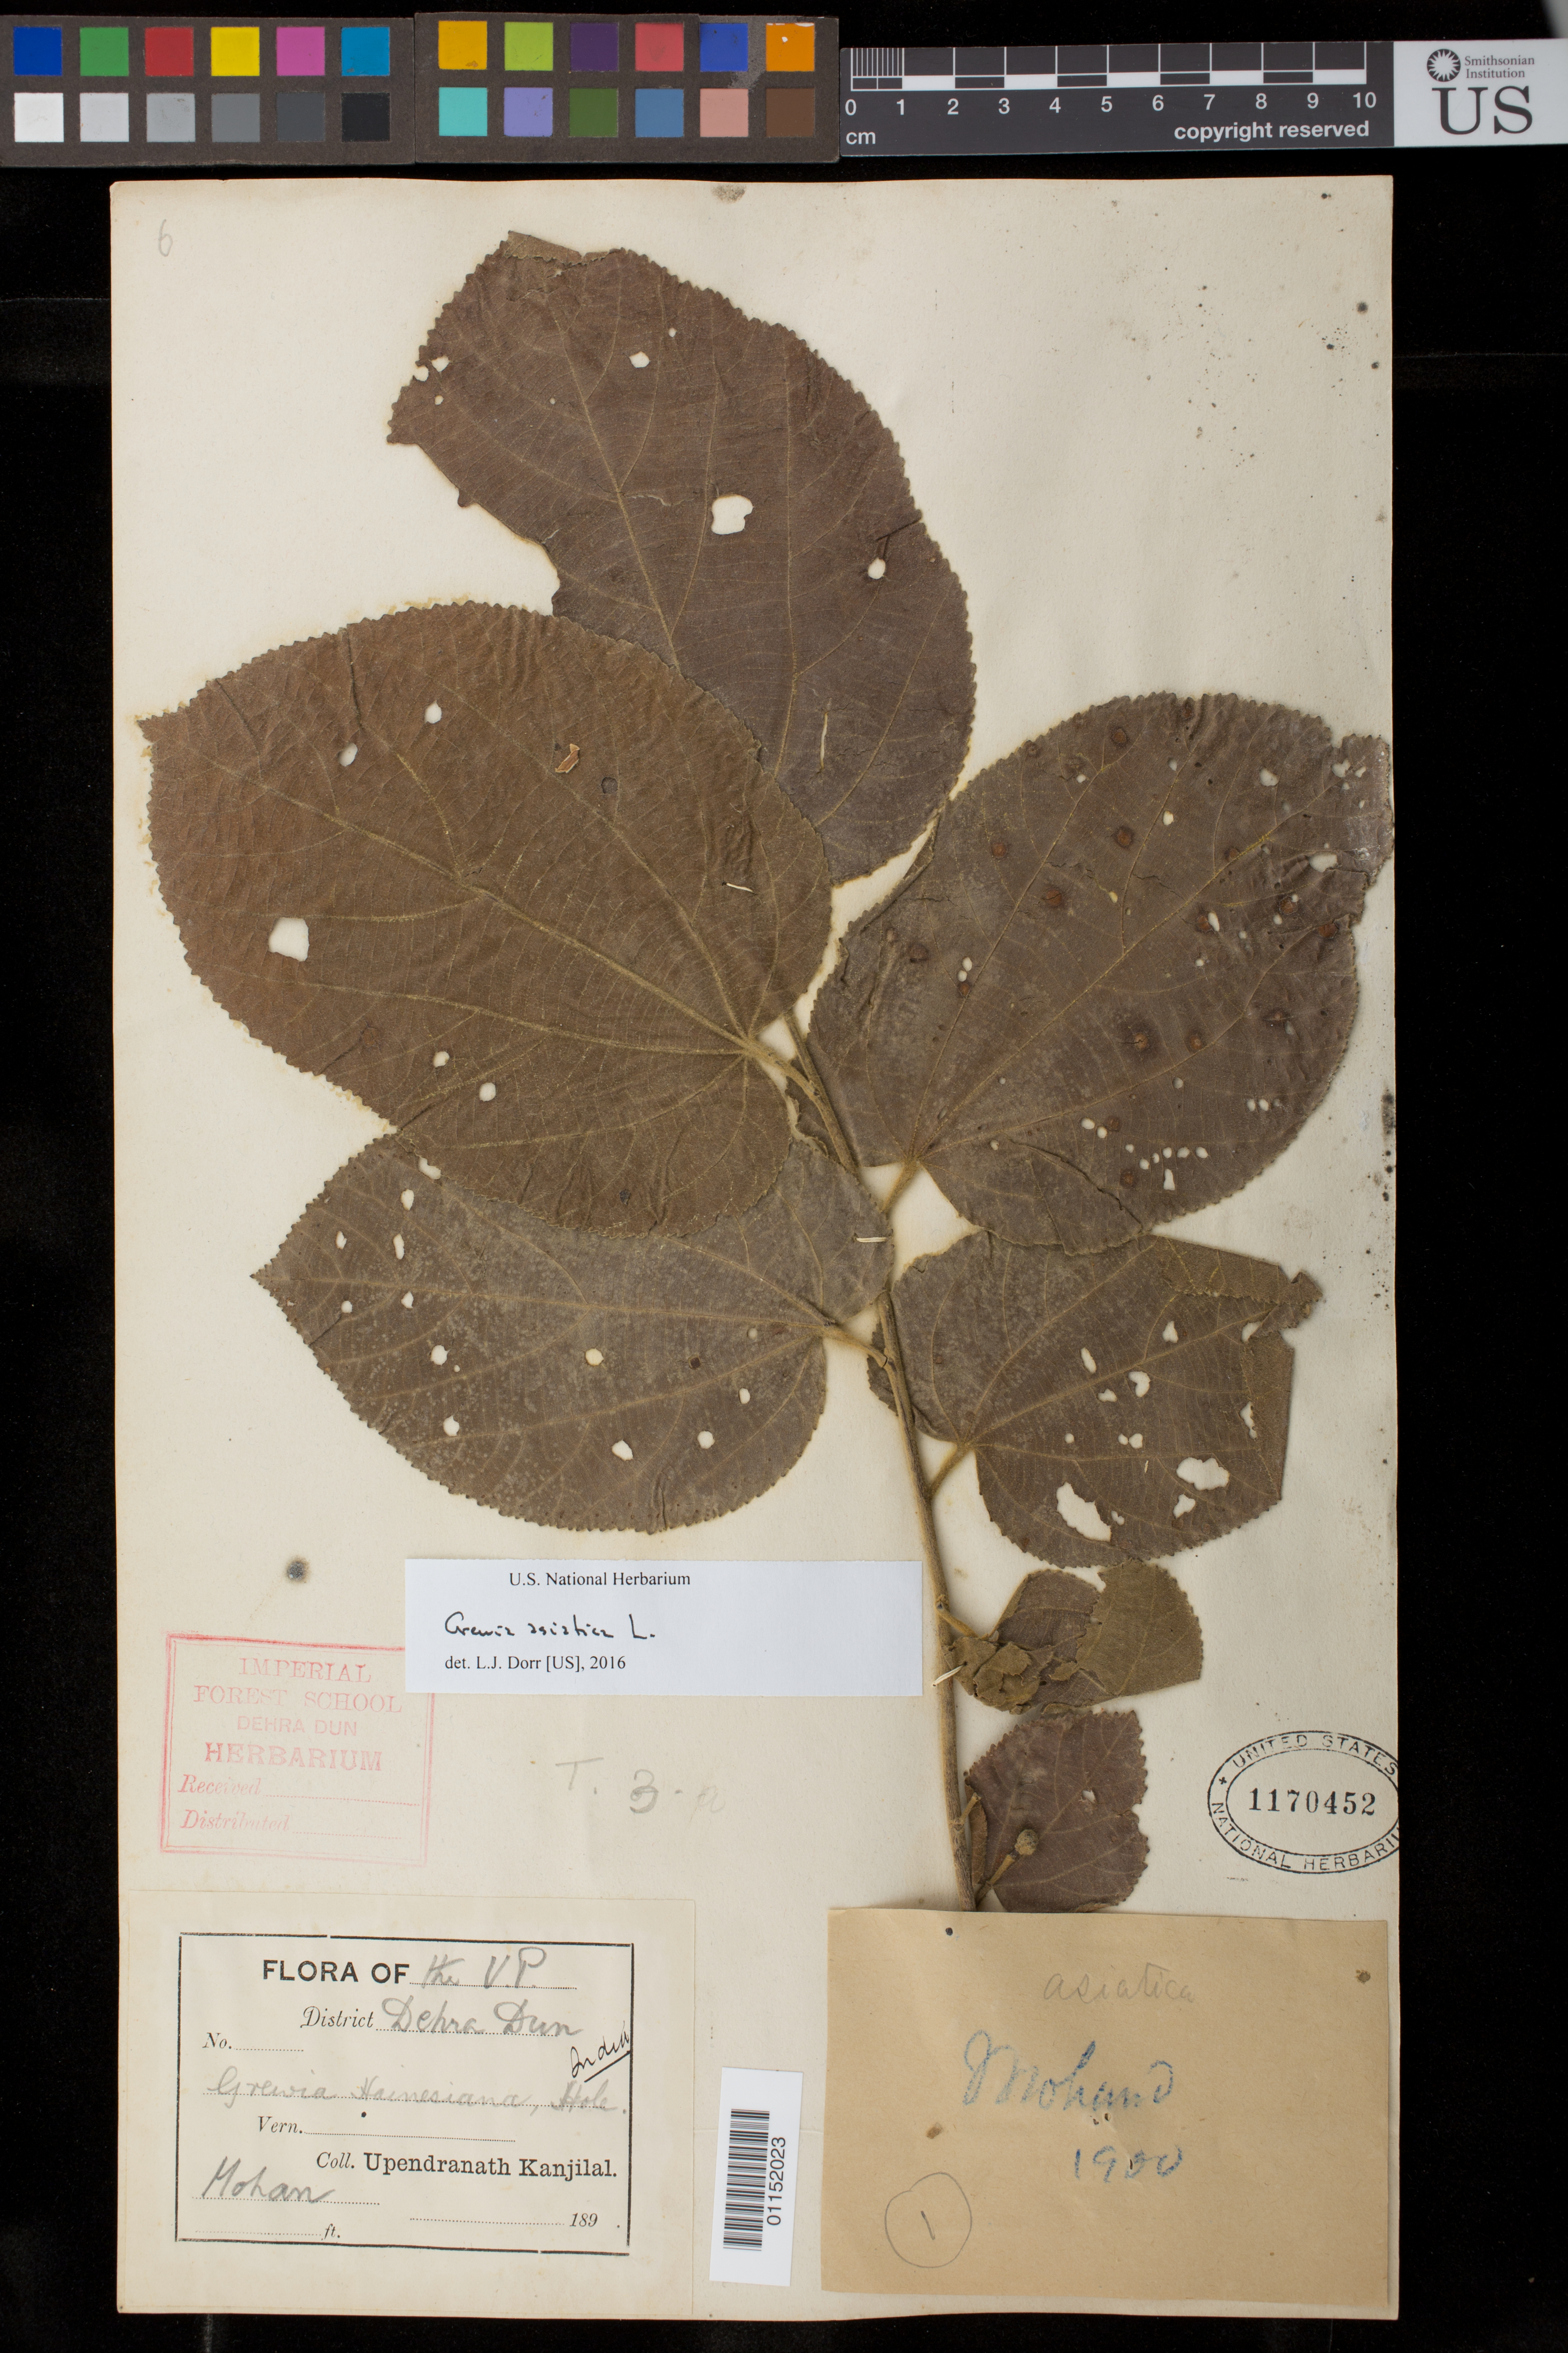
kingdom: Plantae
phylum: Tracheophyta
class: Magnoliopsida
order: Malvales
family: Malvaceae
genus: Grewia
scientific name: Grewia asiatica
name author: L.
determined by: Dorr, L. J., (BOT), Smithsonian Institution - National Museum of Natural History (UNITED STATES)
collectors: U. Kanjilal & A. Mohan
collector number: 1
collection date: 1900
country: India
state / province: Uttar Pradesh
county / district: Dehra Dun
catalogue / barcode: US 1170452